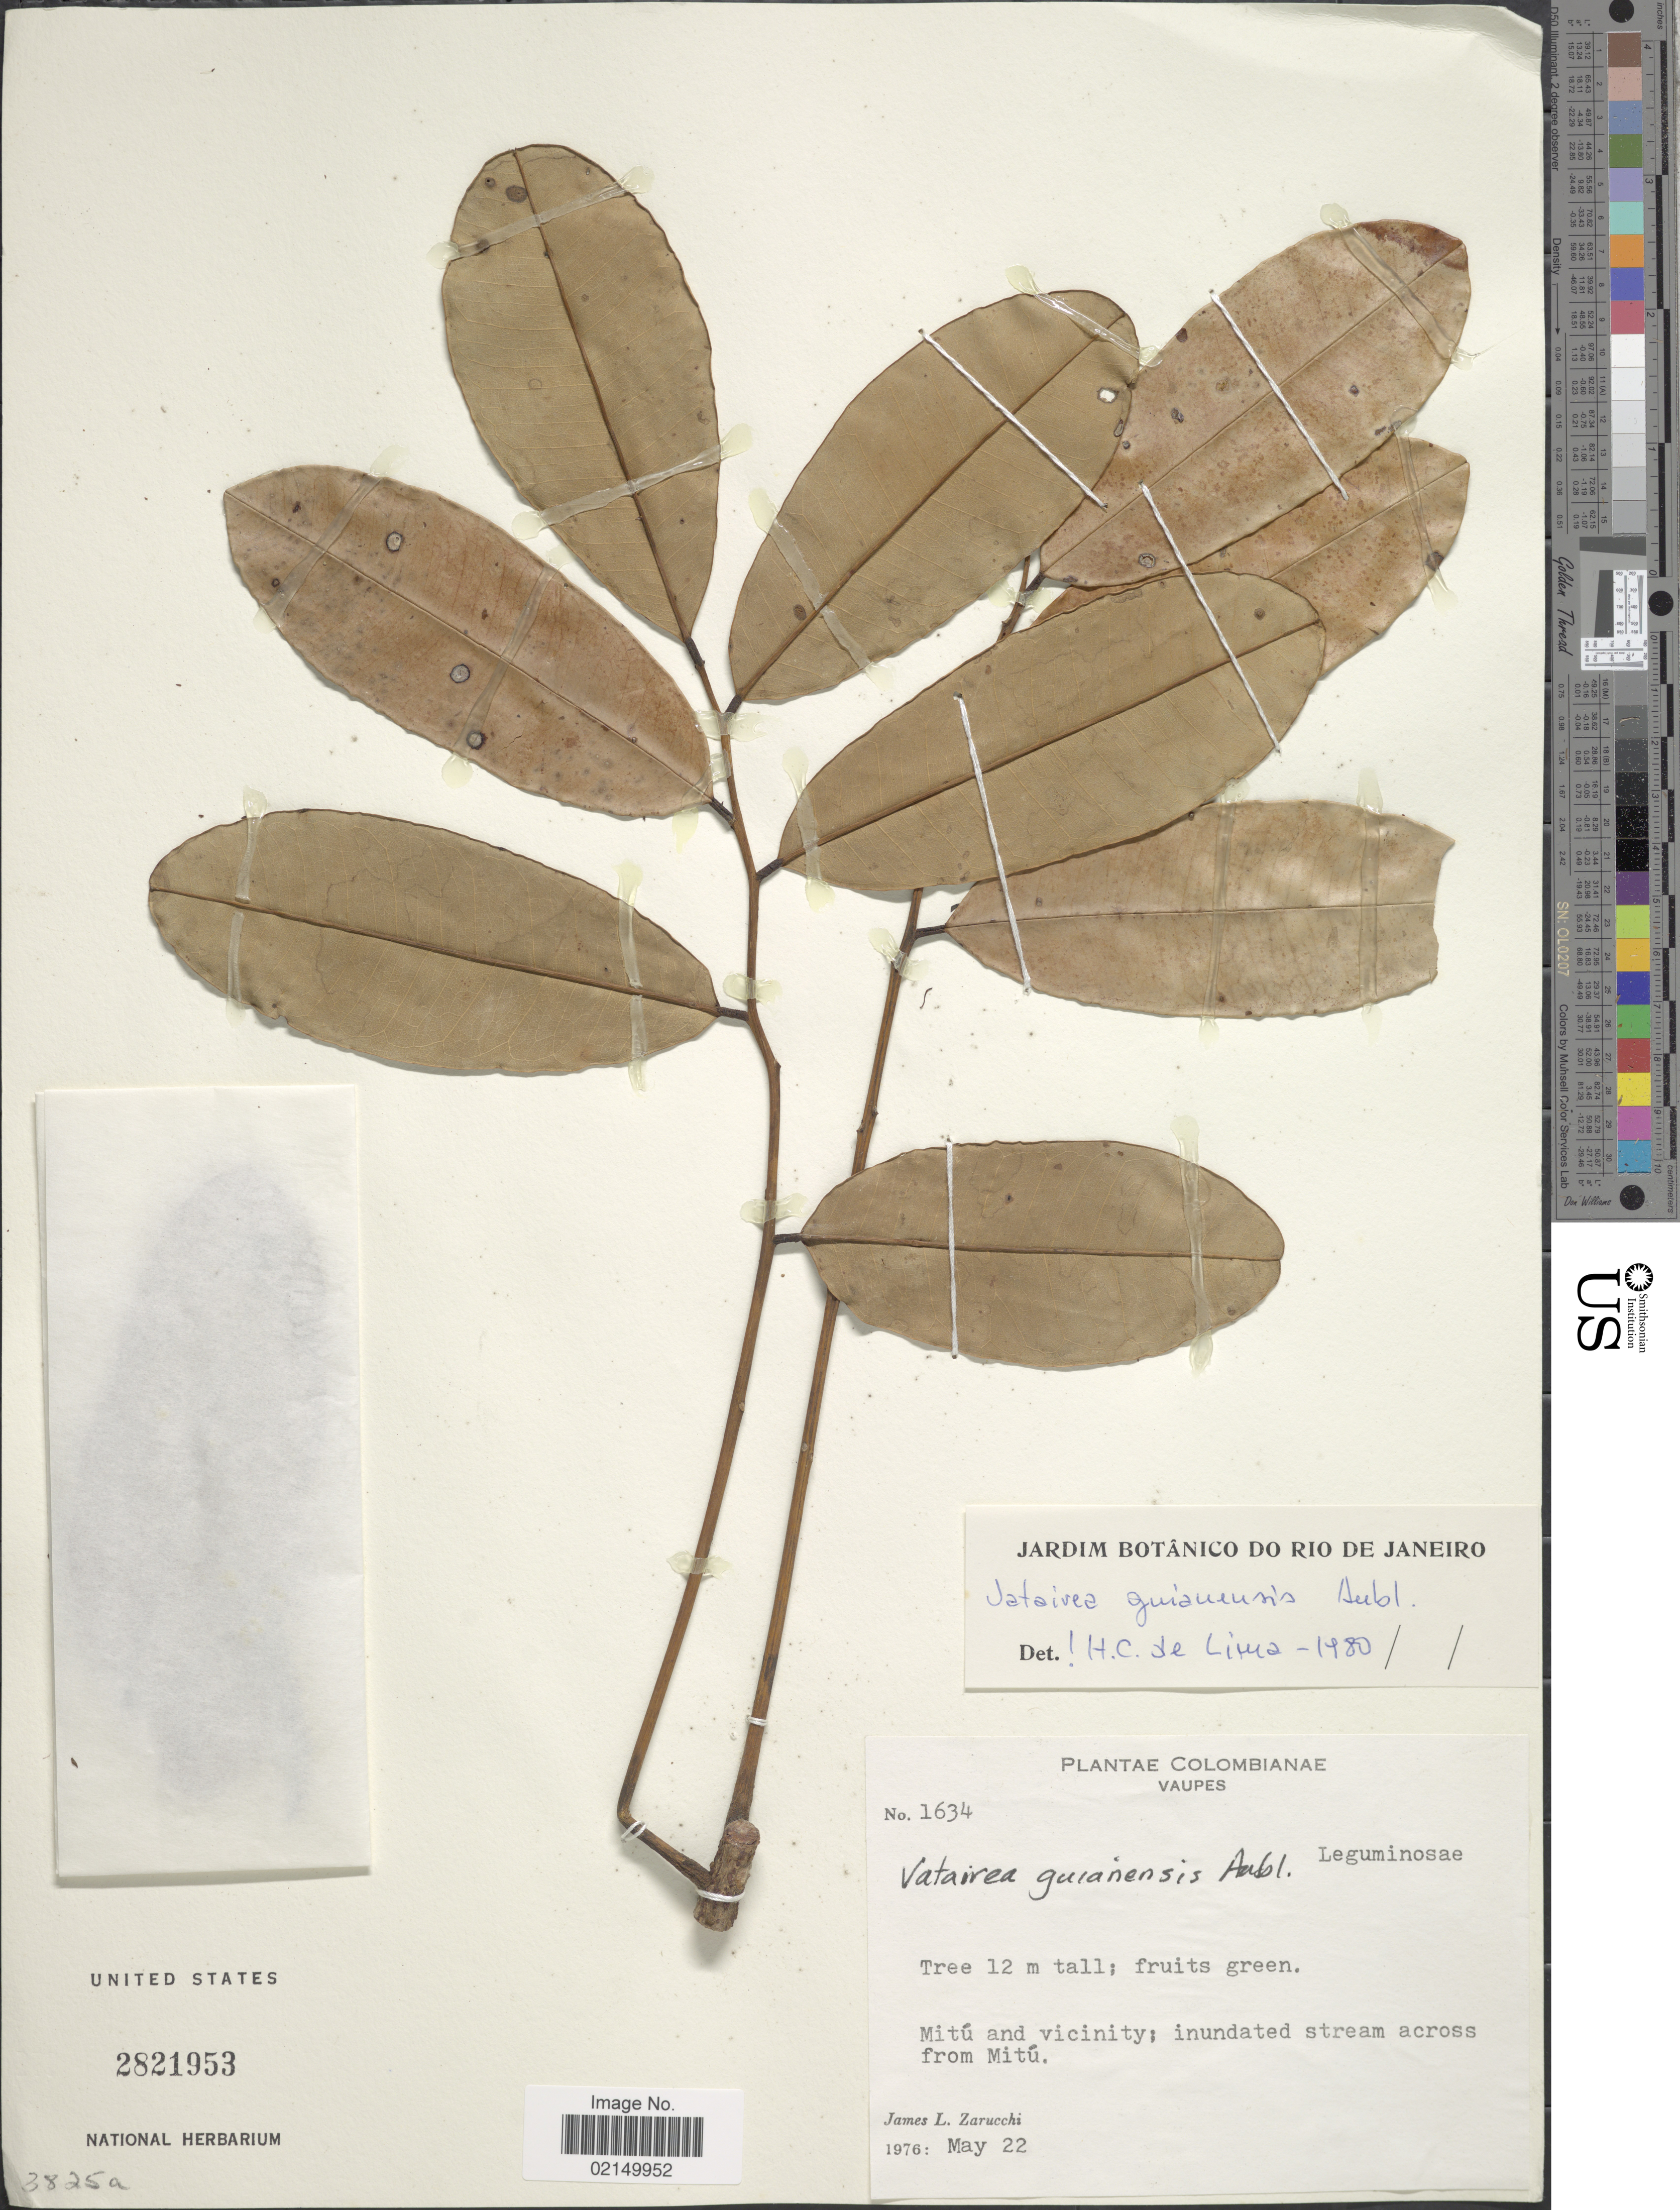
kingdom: Plantae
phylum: Tracheophyta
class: Magnoliopsida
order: Fabales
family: Fabaceae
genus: Vatairea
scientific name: Vatairea guianensis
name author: Aubl.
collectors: J. L. Zarucchi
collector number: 1634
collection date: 1976-05-22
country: Colombia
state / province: Vaupés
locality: Mitú and vicinity; inundated stream across from Mitú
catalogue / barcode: US 2821953